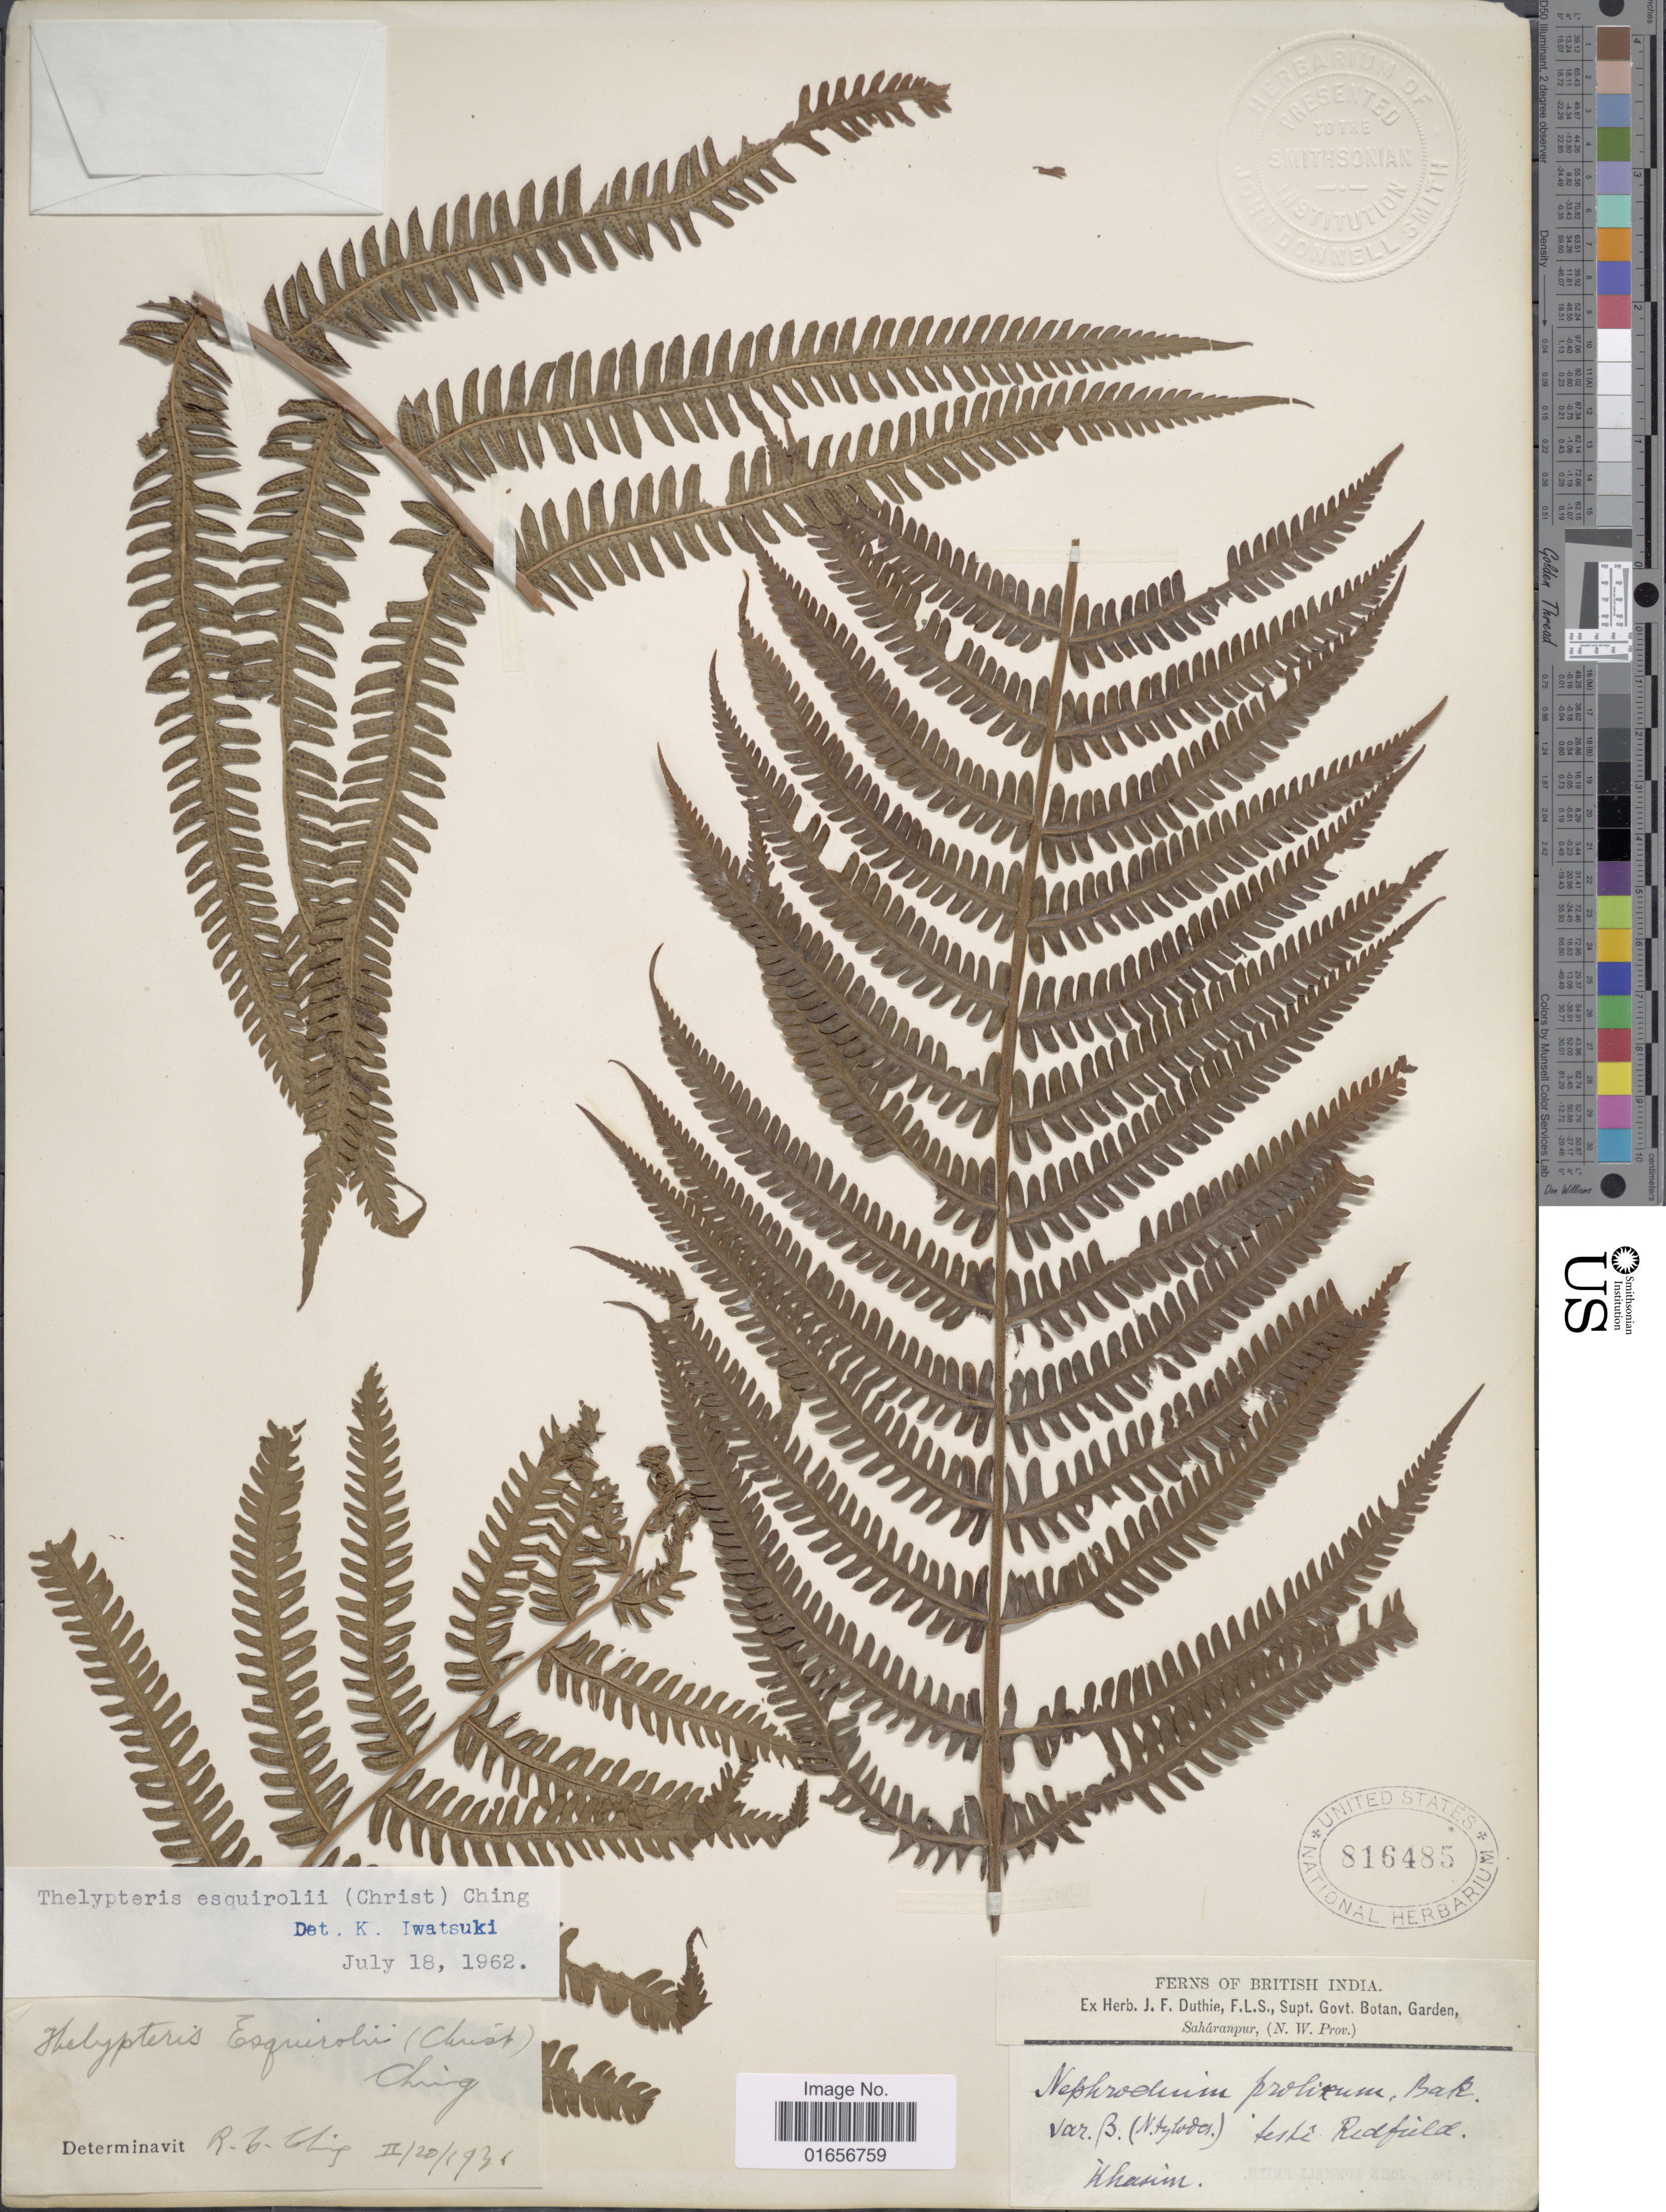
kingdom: Plantae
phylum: Tracheophyta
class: Polypodiopsida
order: Polypodiales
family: Thelypteridaceae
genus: Pseudocyclosorus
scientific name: Pseudocyclosorus esquirolii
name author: (Christ) Ching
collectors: ex herb. J. F. Duthie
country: India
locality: British India, Khasim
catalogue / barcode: US 816485